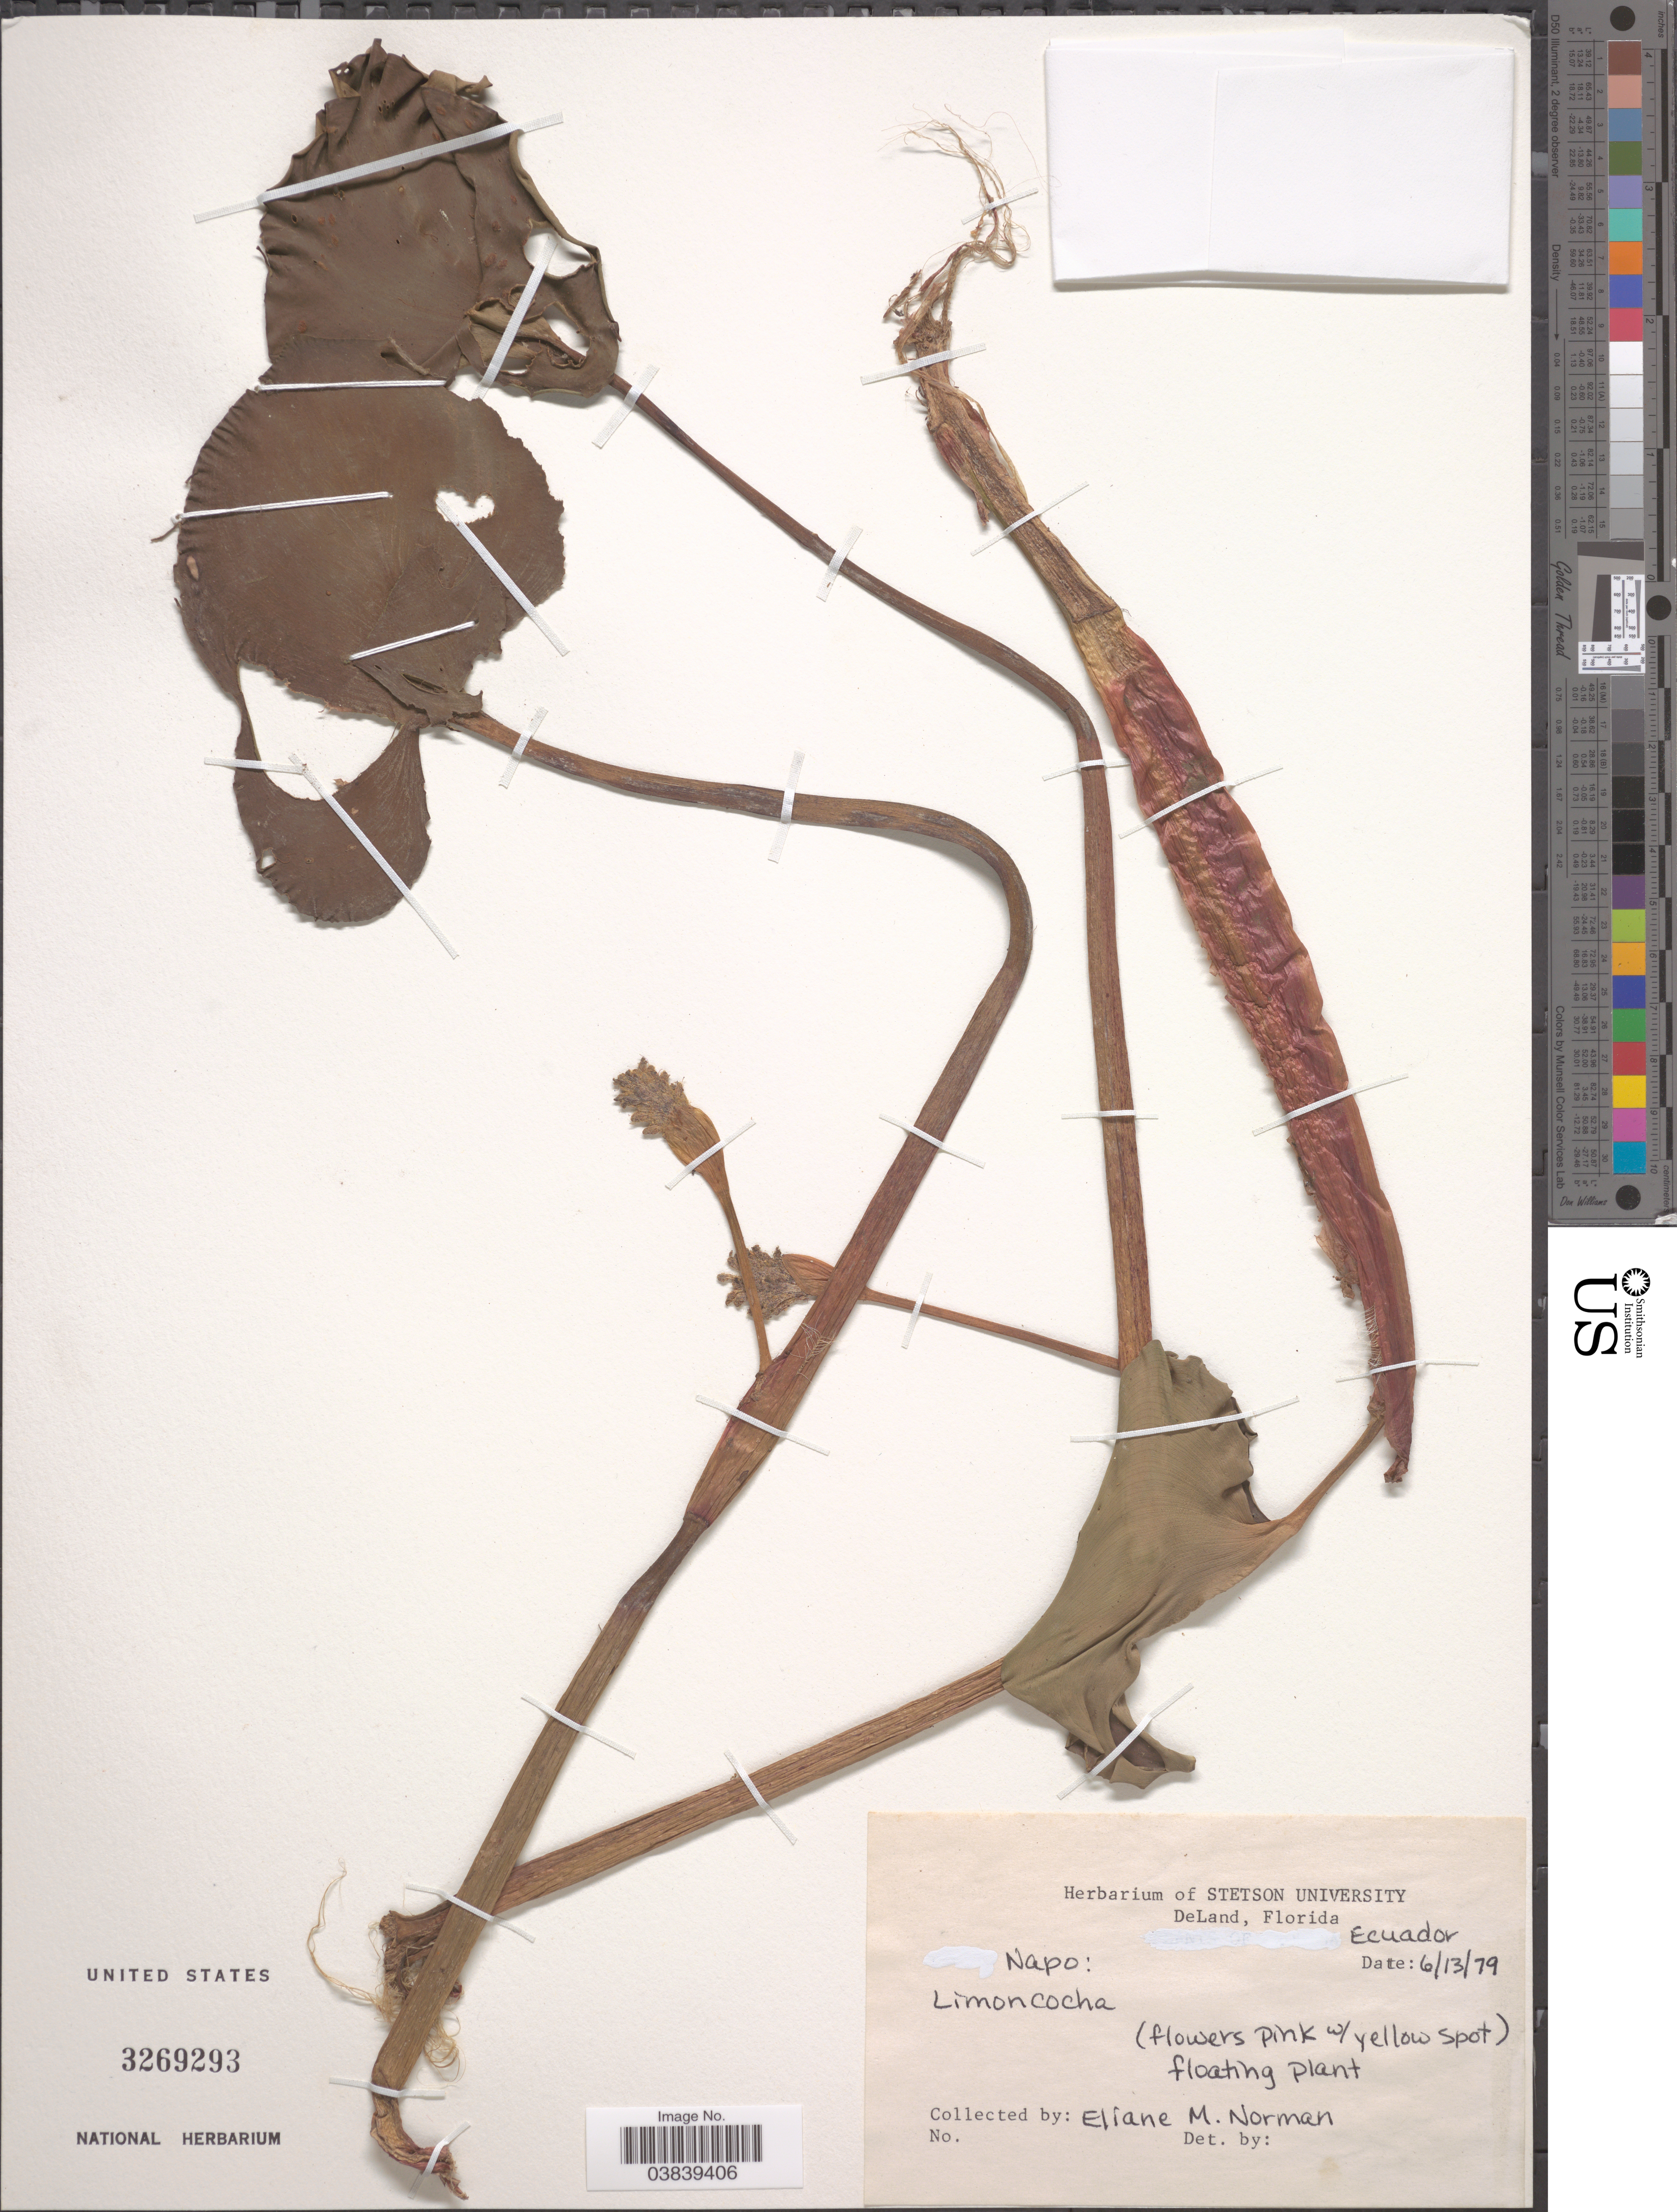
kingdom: Plantae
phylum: Tracheophyta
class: Liliopsida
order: Commelinales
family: Pontederiaceae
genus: Pontederia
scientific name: Pontederia rotundifolia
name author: L. f.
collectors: E. Norman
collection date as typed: Transcribed d/m/y: 13/6/79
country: Ecuador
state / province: Napo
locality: Limoncocha.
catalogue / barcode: US 3269293